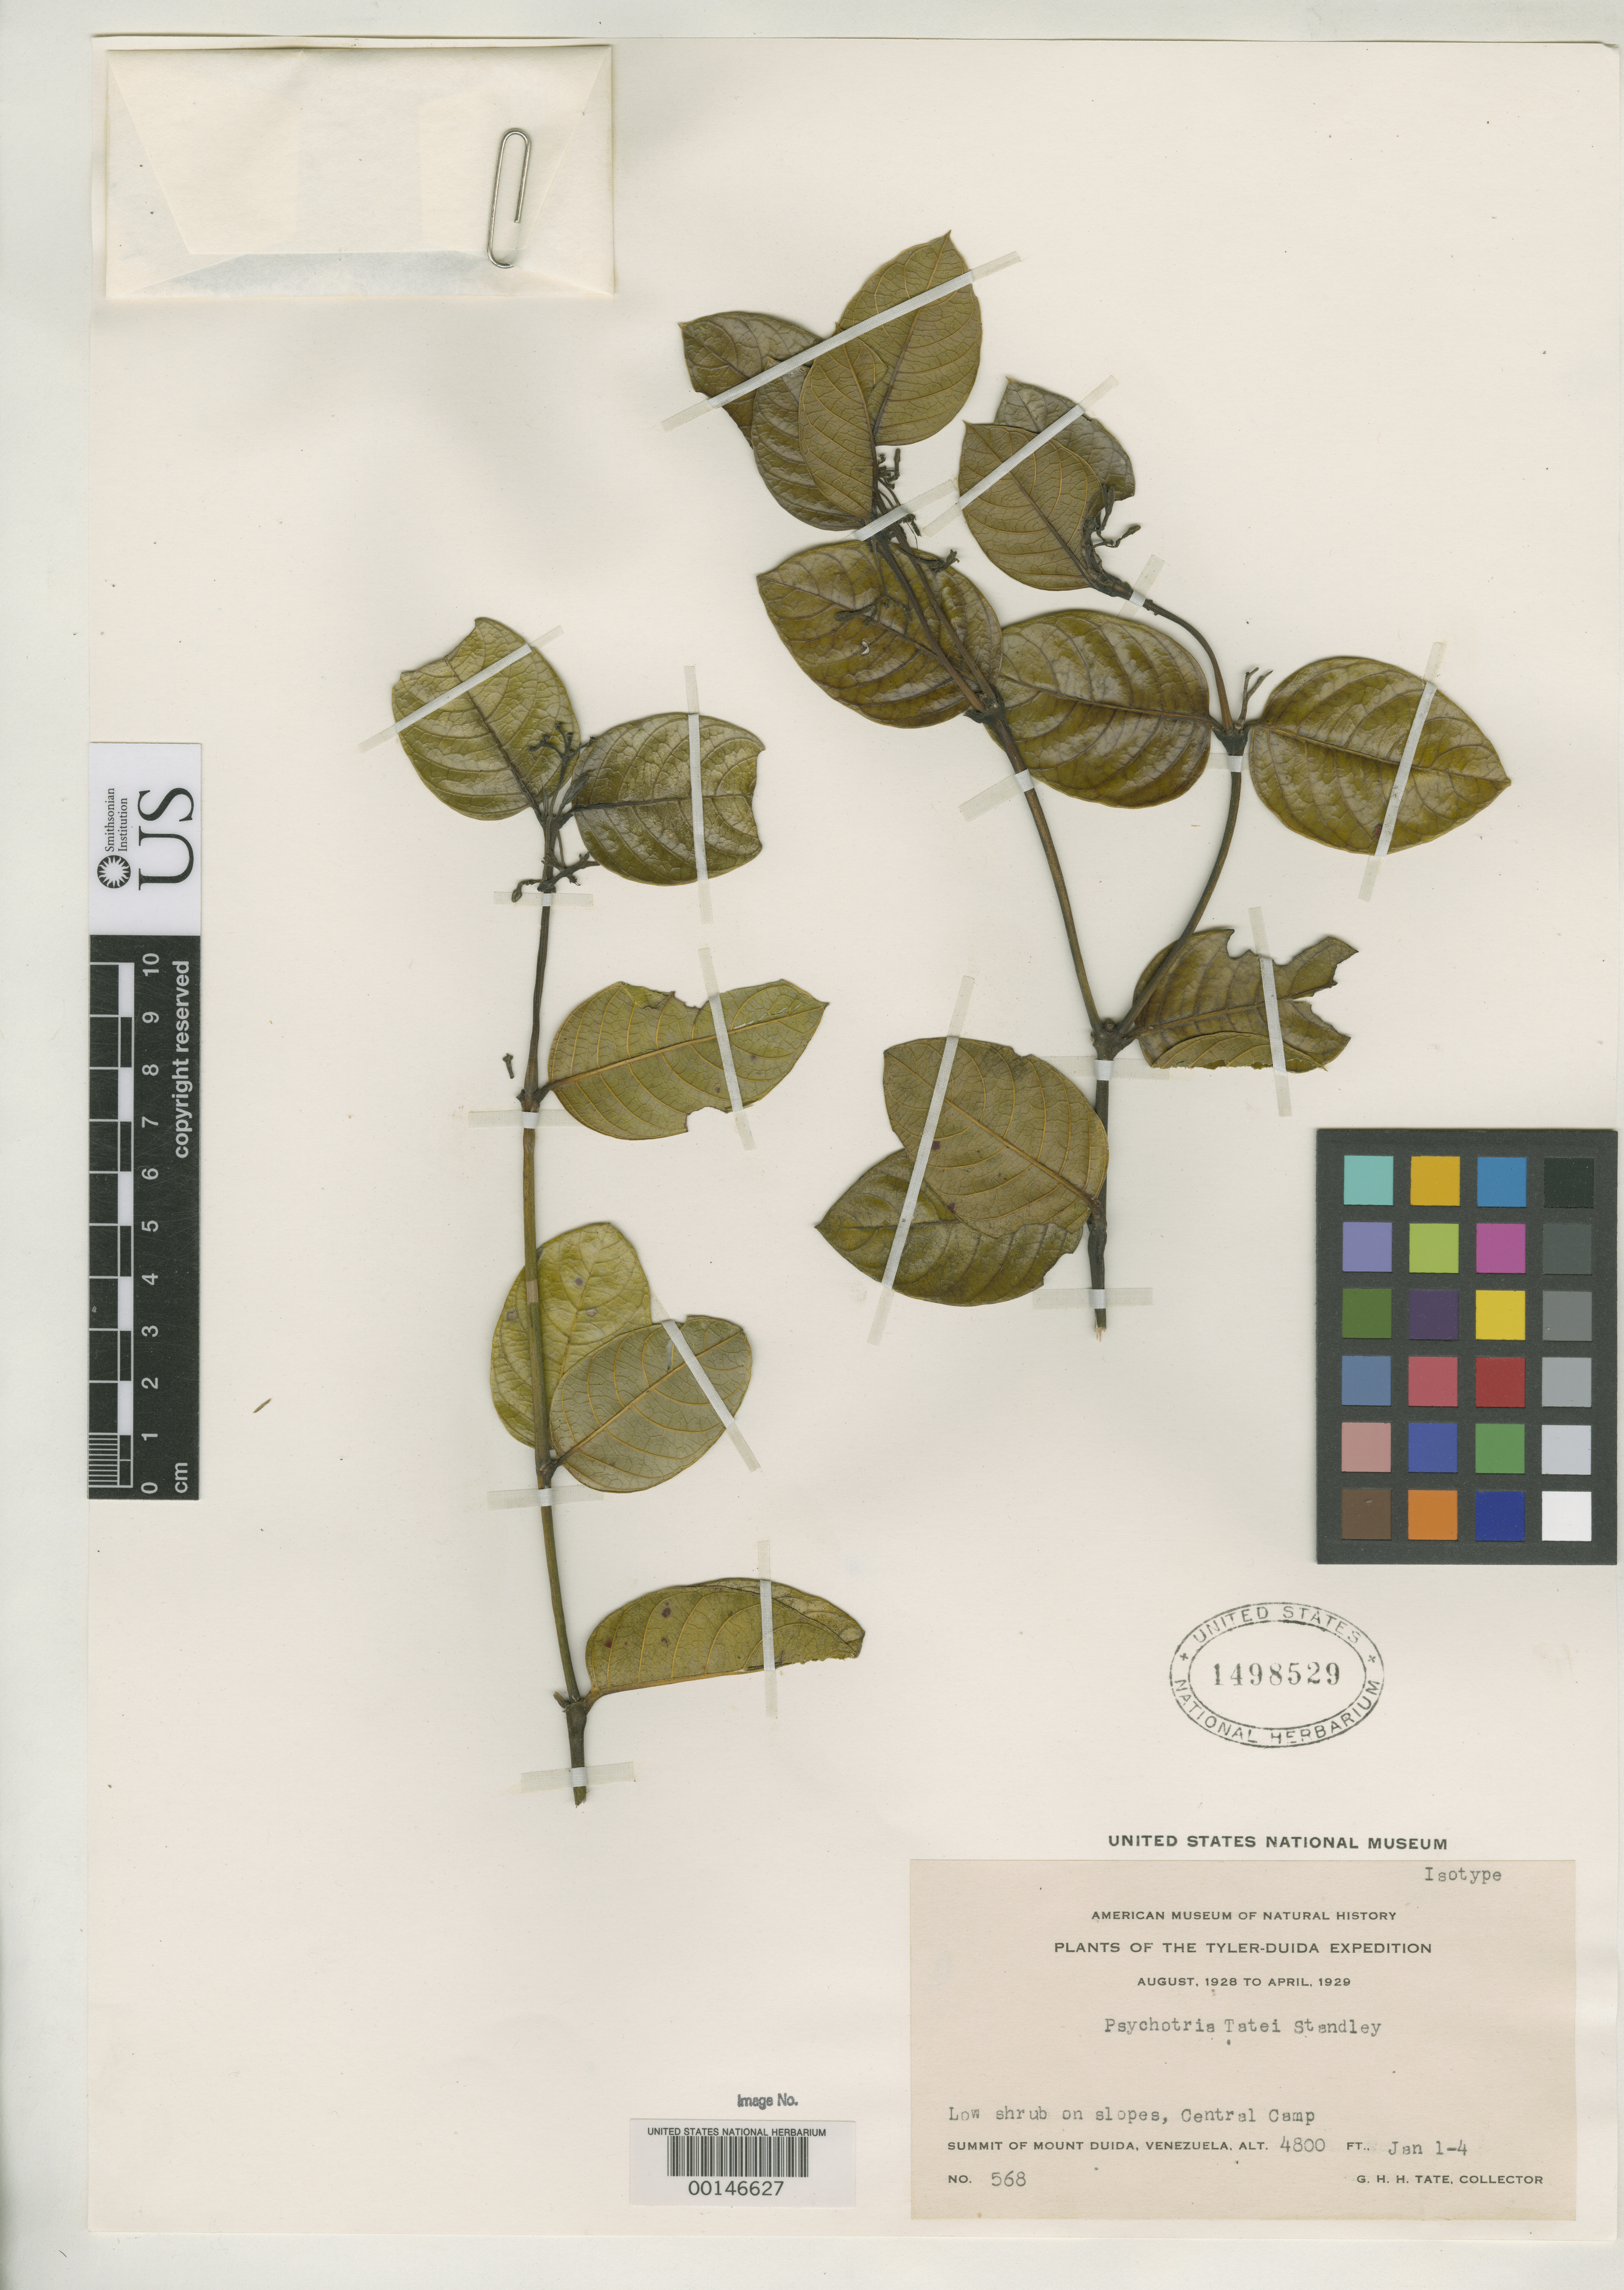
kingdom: Plantae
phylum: Tracheophyta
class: Magnoliopsida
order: Gentianales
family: Rubiaceae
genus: Psychotria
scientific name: Psychotria tatei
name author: Standl.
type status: Isotype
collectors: G. H. H.Tate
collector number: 568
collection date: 1929-01-01/1929-01-04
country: Venezuela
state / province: Amazonas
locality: Mt. Duida.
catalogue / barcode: US 1498529